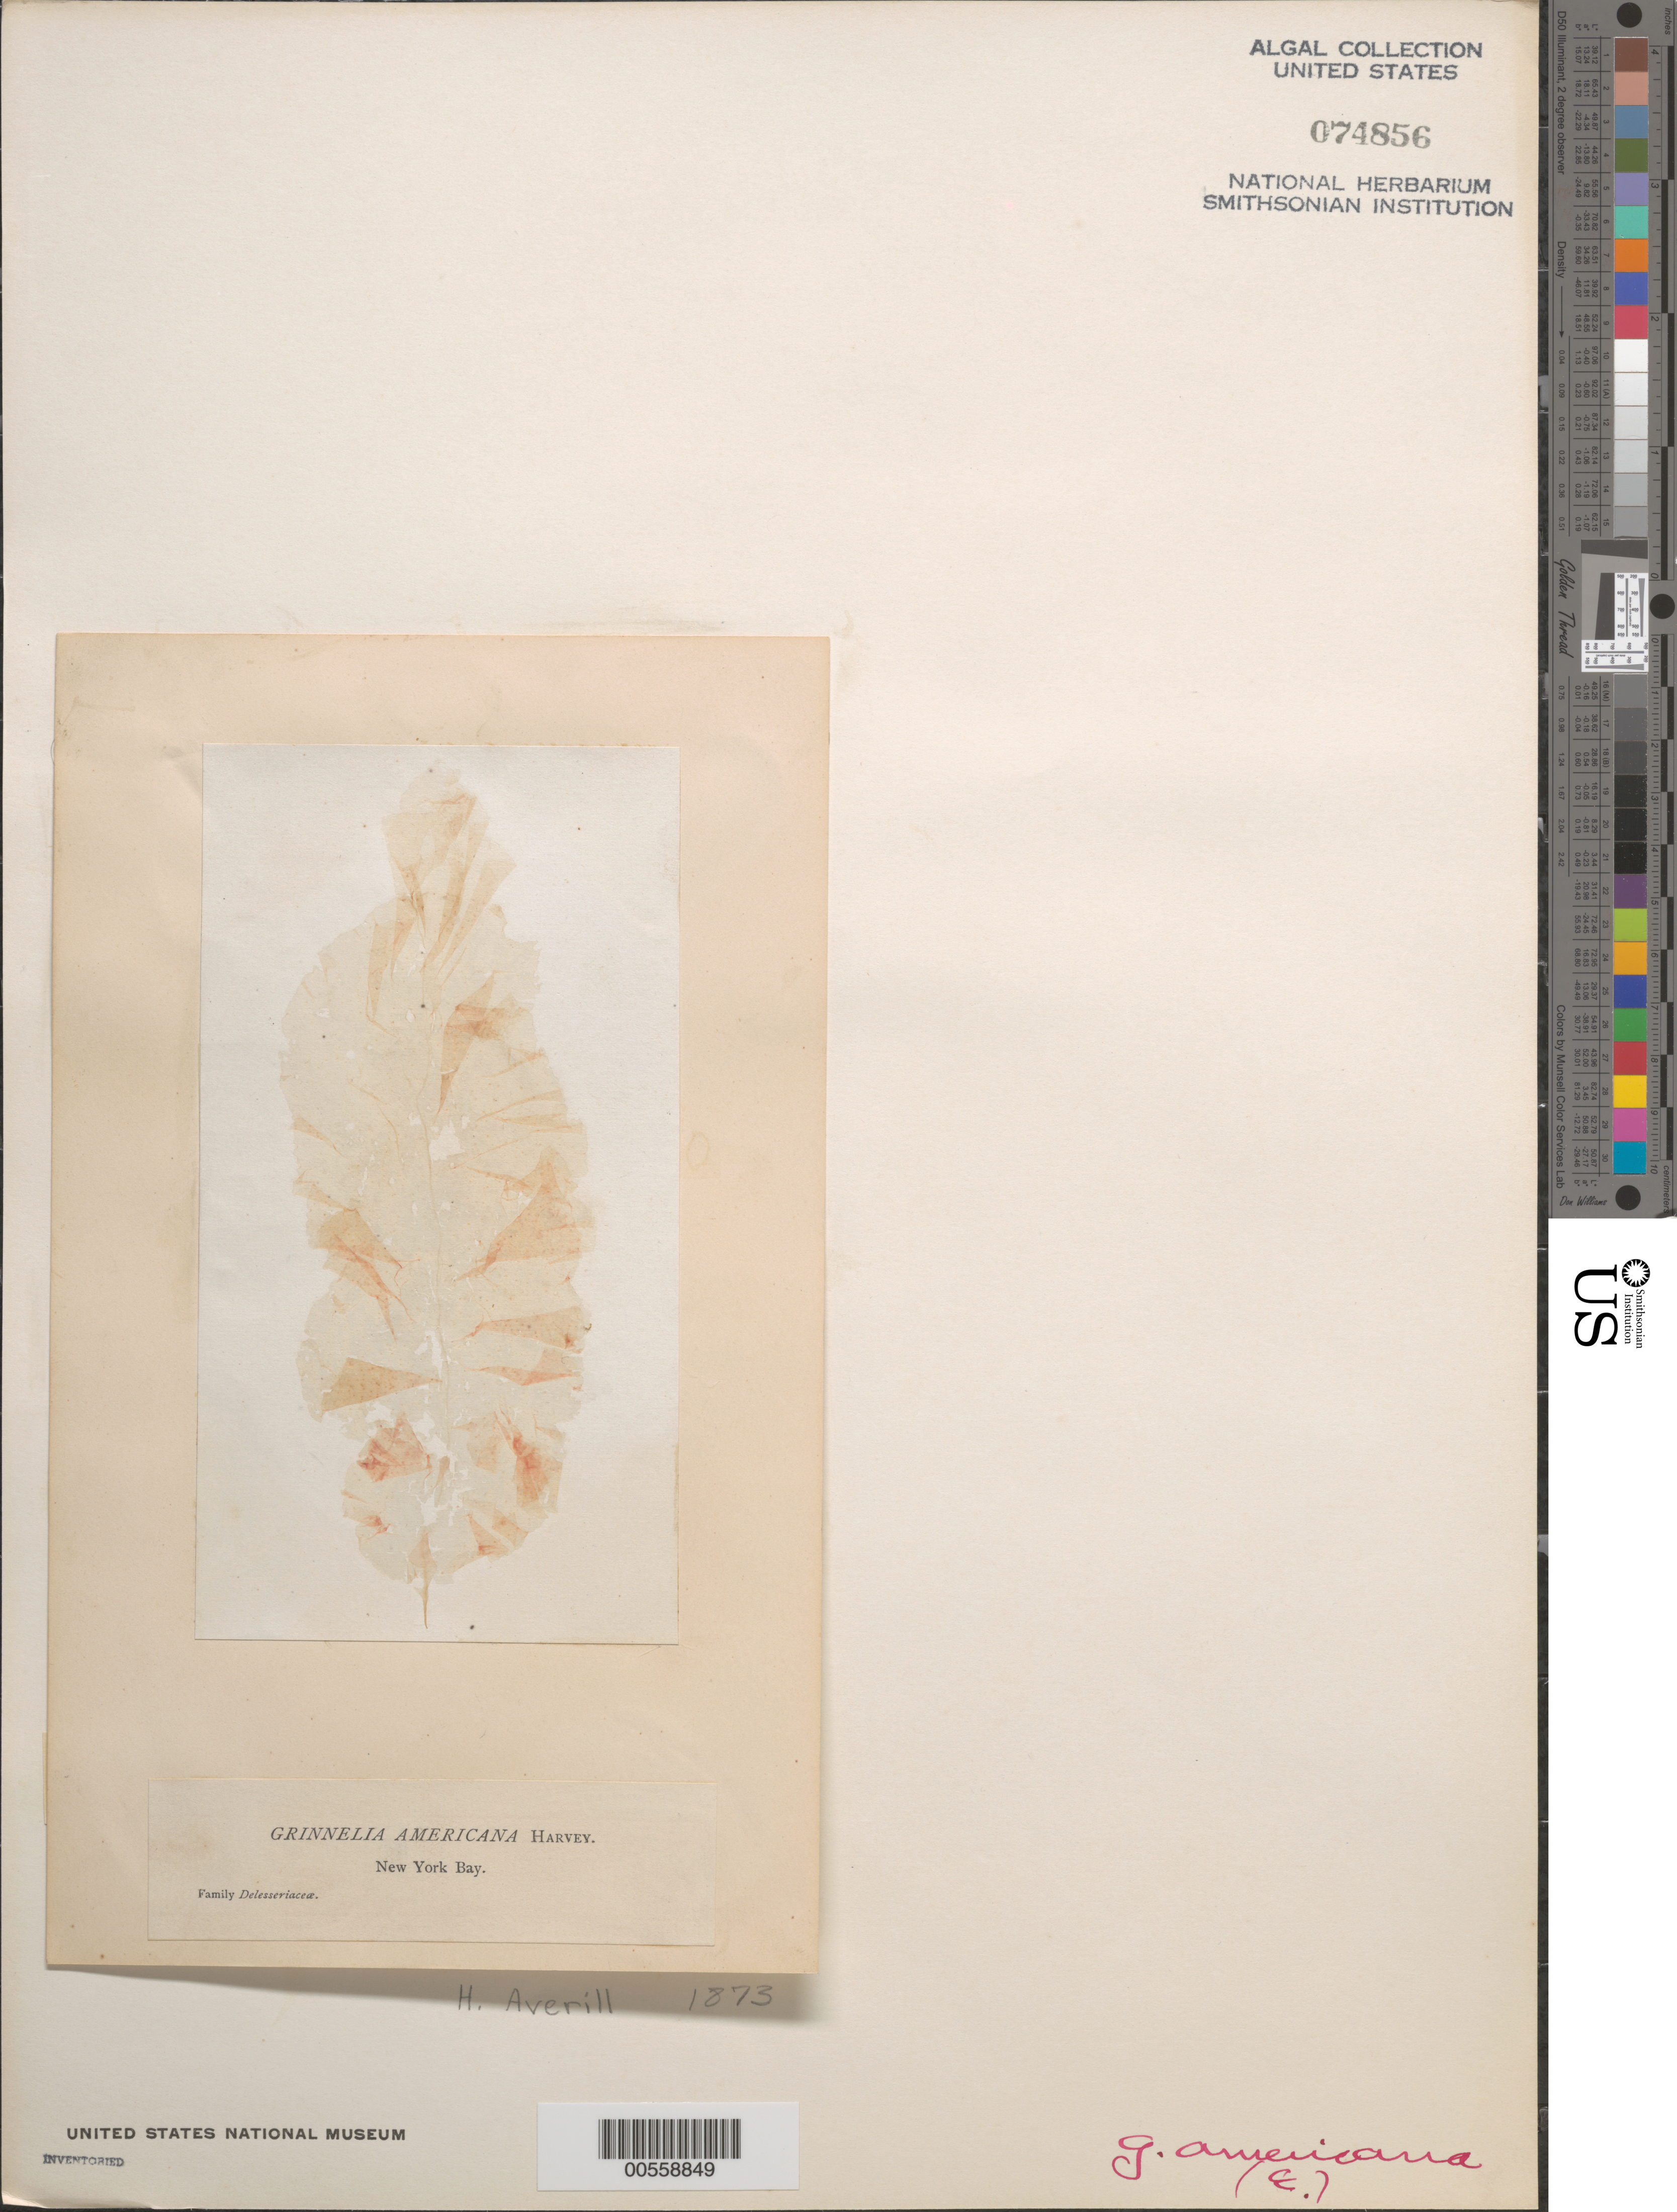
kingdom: Plantae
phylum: Rhodophyta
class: Florideophyceae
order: Ceramiales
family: Delesseriaceae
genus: Grinnellia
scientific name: Grinnellia americana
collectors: H. Averill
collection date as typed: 1873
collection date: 1873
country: United States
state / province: New York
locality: New York Bay, etc.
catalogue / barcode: US 74856